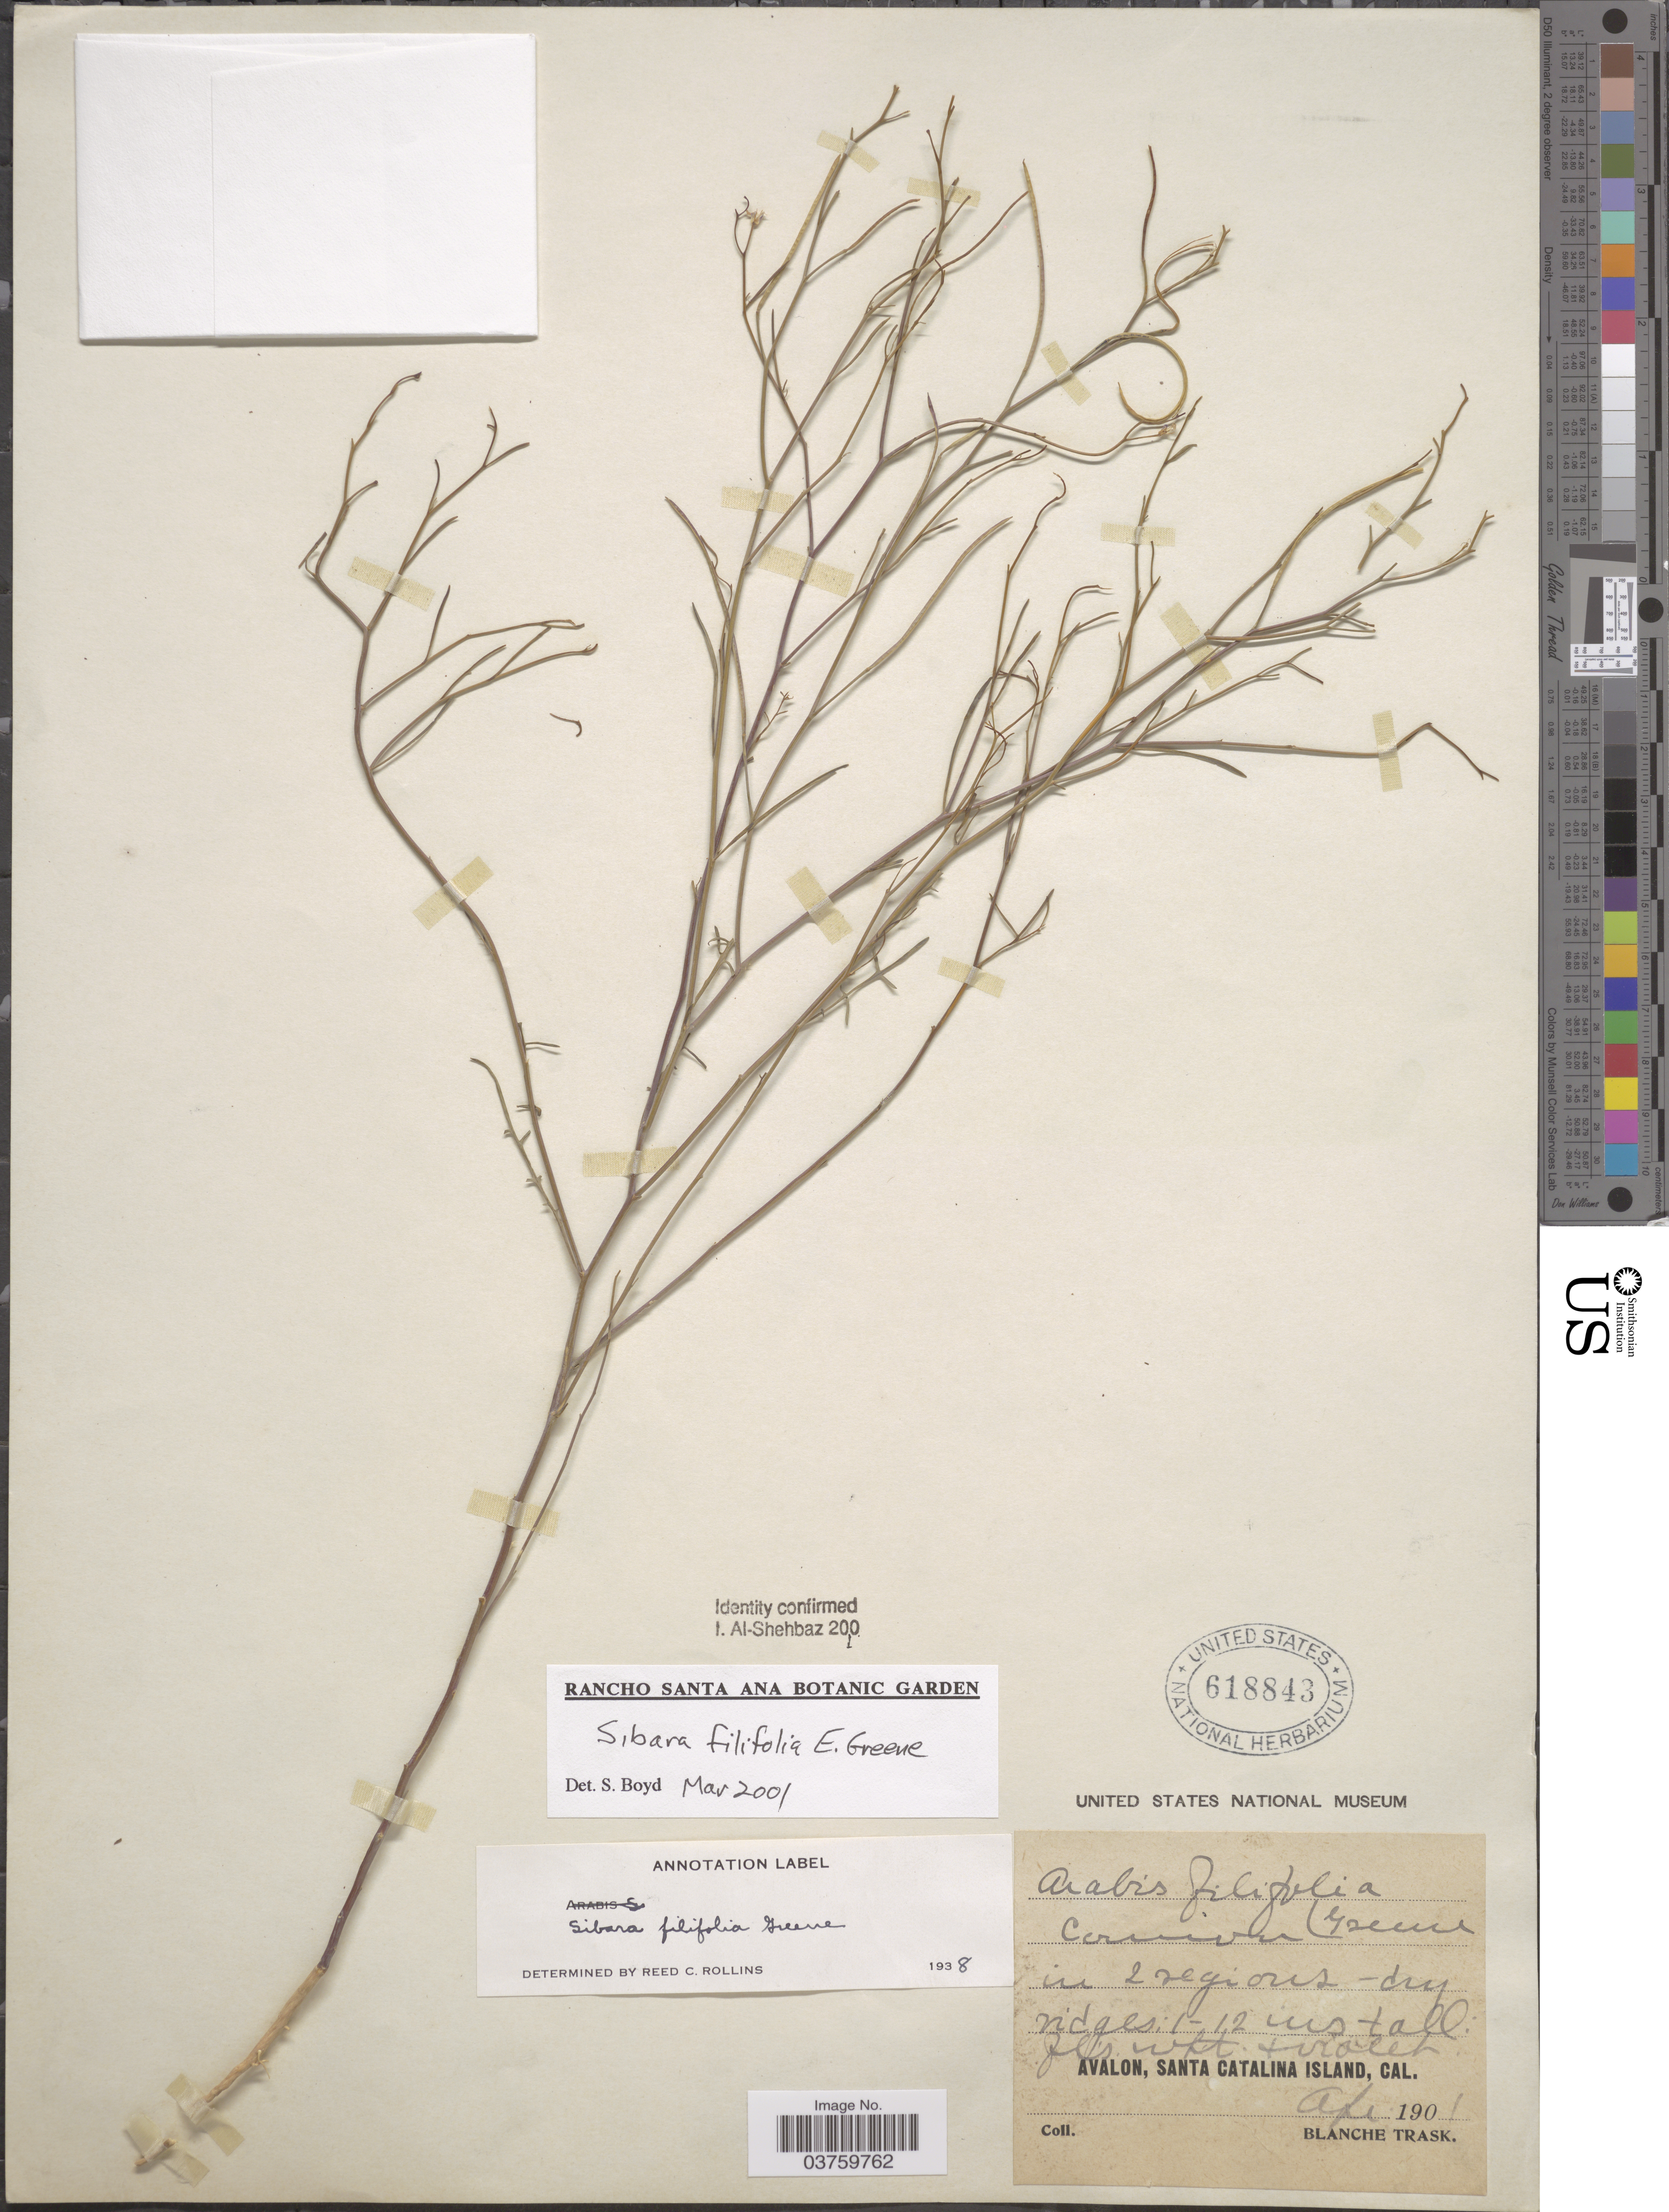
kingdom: Plantae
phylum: Tracheophyta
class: Magnoliopsida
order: Brassicales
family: Brassicaceae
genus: Sibara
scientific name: Sibara filifolia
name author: (Greene) Greene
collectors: B. Trask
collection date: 1901-04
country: United States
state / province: California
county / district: Los Angeles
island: Santa Catalina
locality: Avalon, Santa Catalina Island.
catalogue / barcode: US 618843